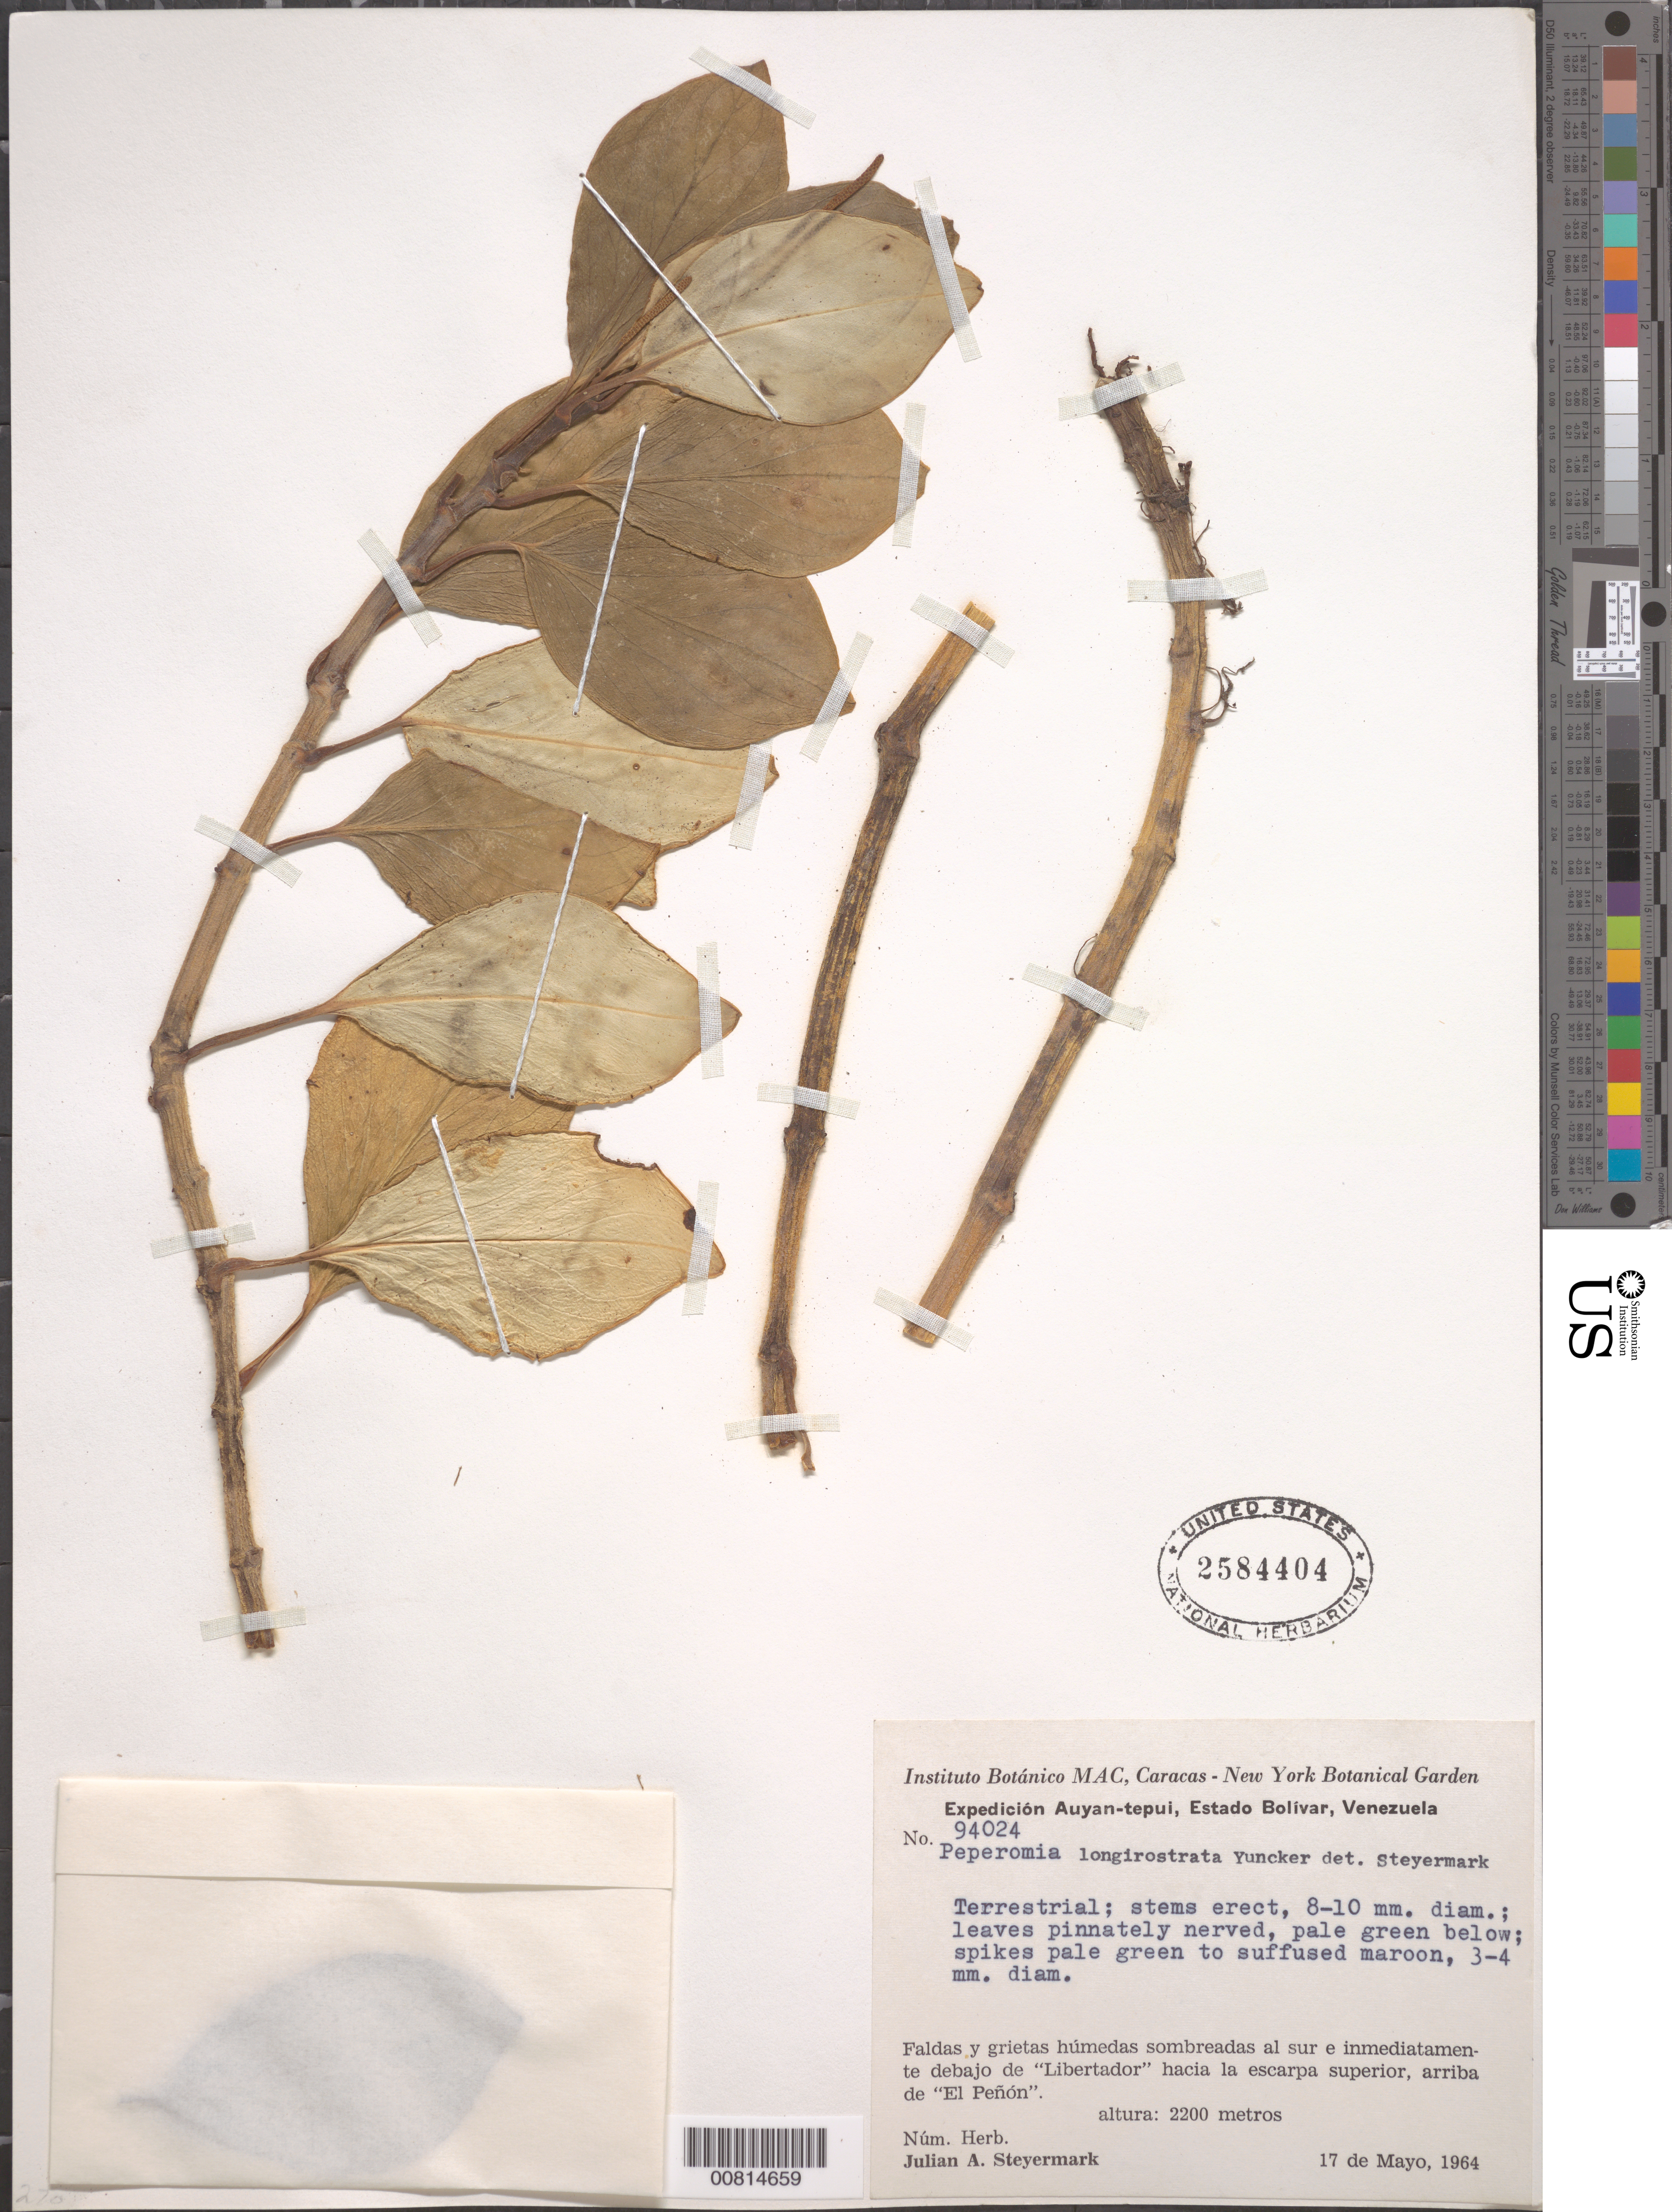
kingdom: Plantae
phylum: Tracheophyta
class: Magnoliopsida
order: Piperales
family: Piperaceae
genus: Peperomia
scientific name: Peperomia longirostrata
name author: Yunck.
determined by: Steyermark, Julian A., (VEN)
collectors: J. Steyermark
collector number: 94024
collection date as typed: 17-May-64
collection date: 1964-05-17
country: Venezuela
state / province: Bolívar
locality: Auyan-tepuí, "Libertador", al sur e inmediatamente debajo; arribe de "El Penon"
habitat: Faldas y grietas húmedas sombreadas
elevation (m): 2200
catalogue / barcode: US 2584404